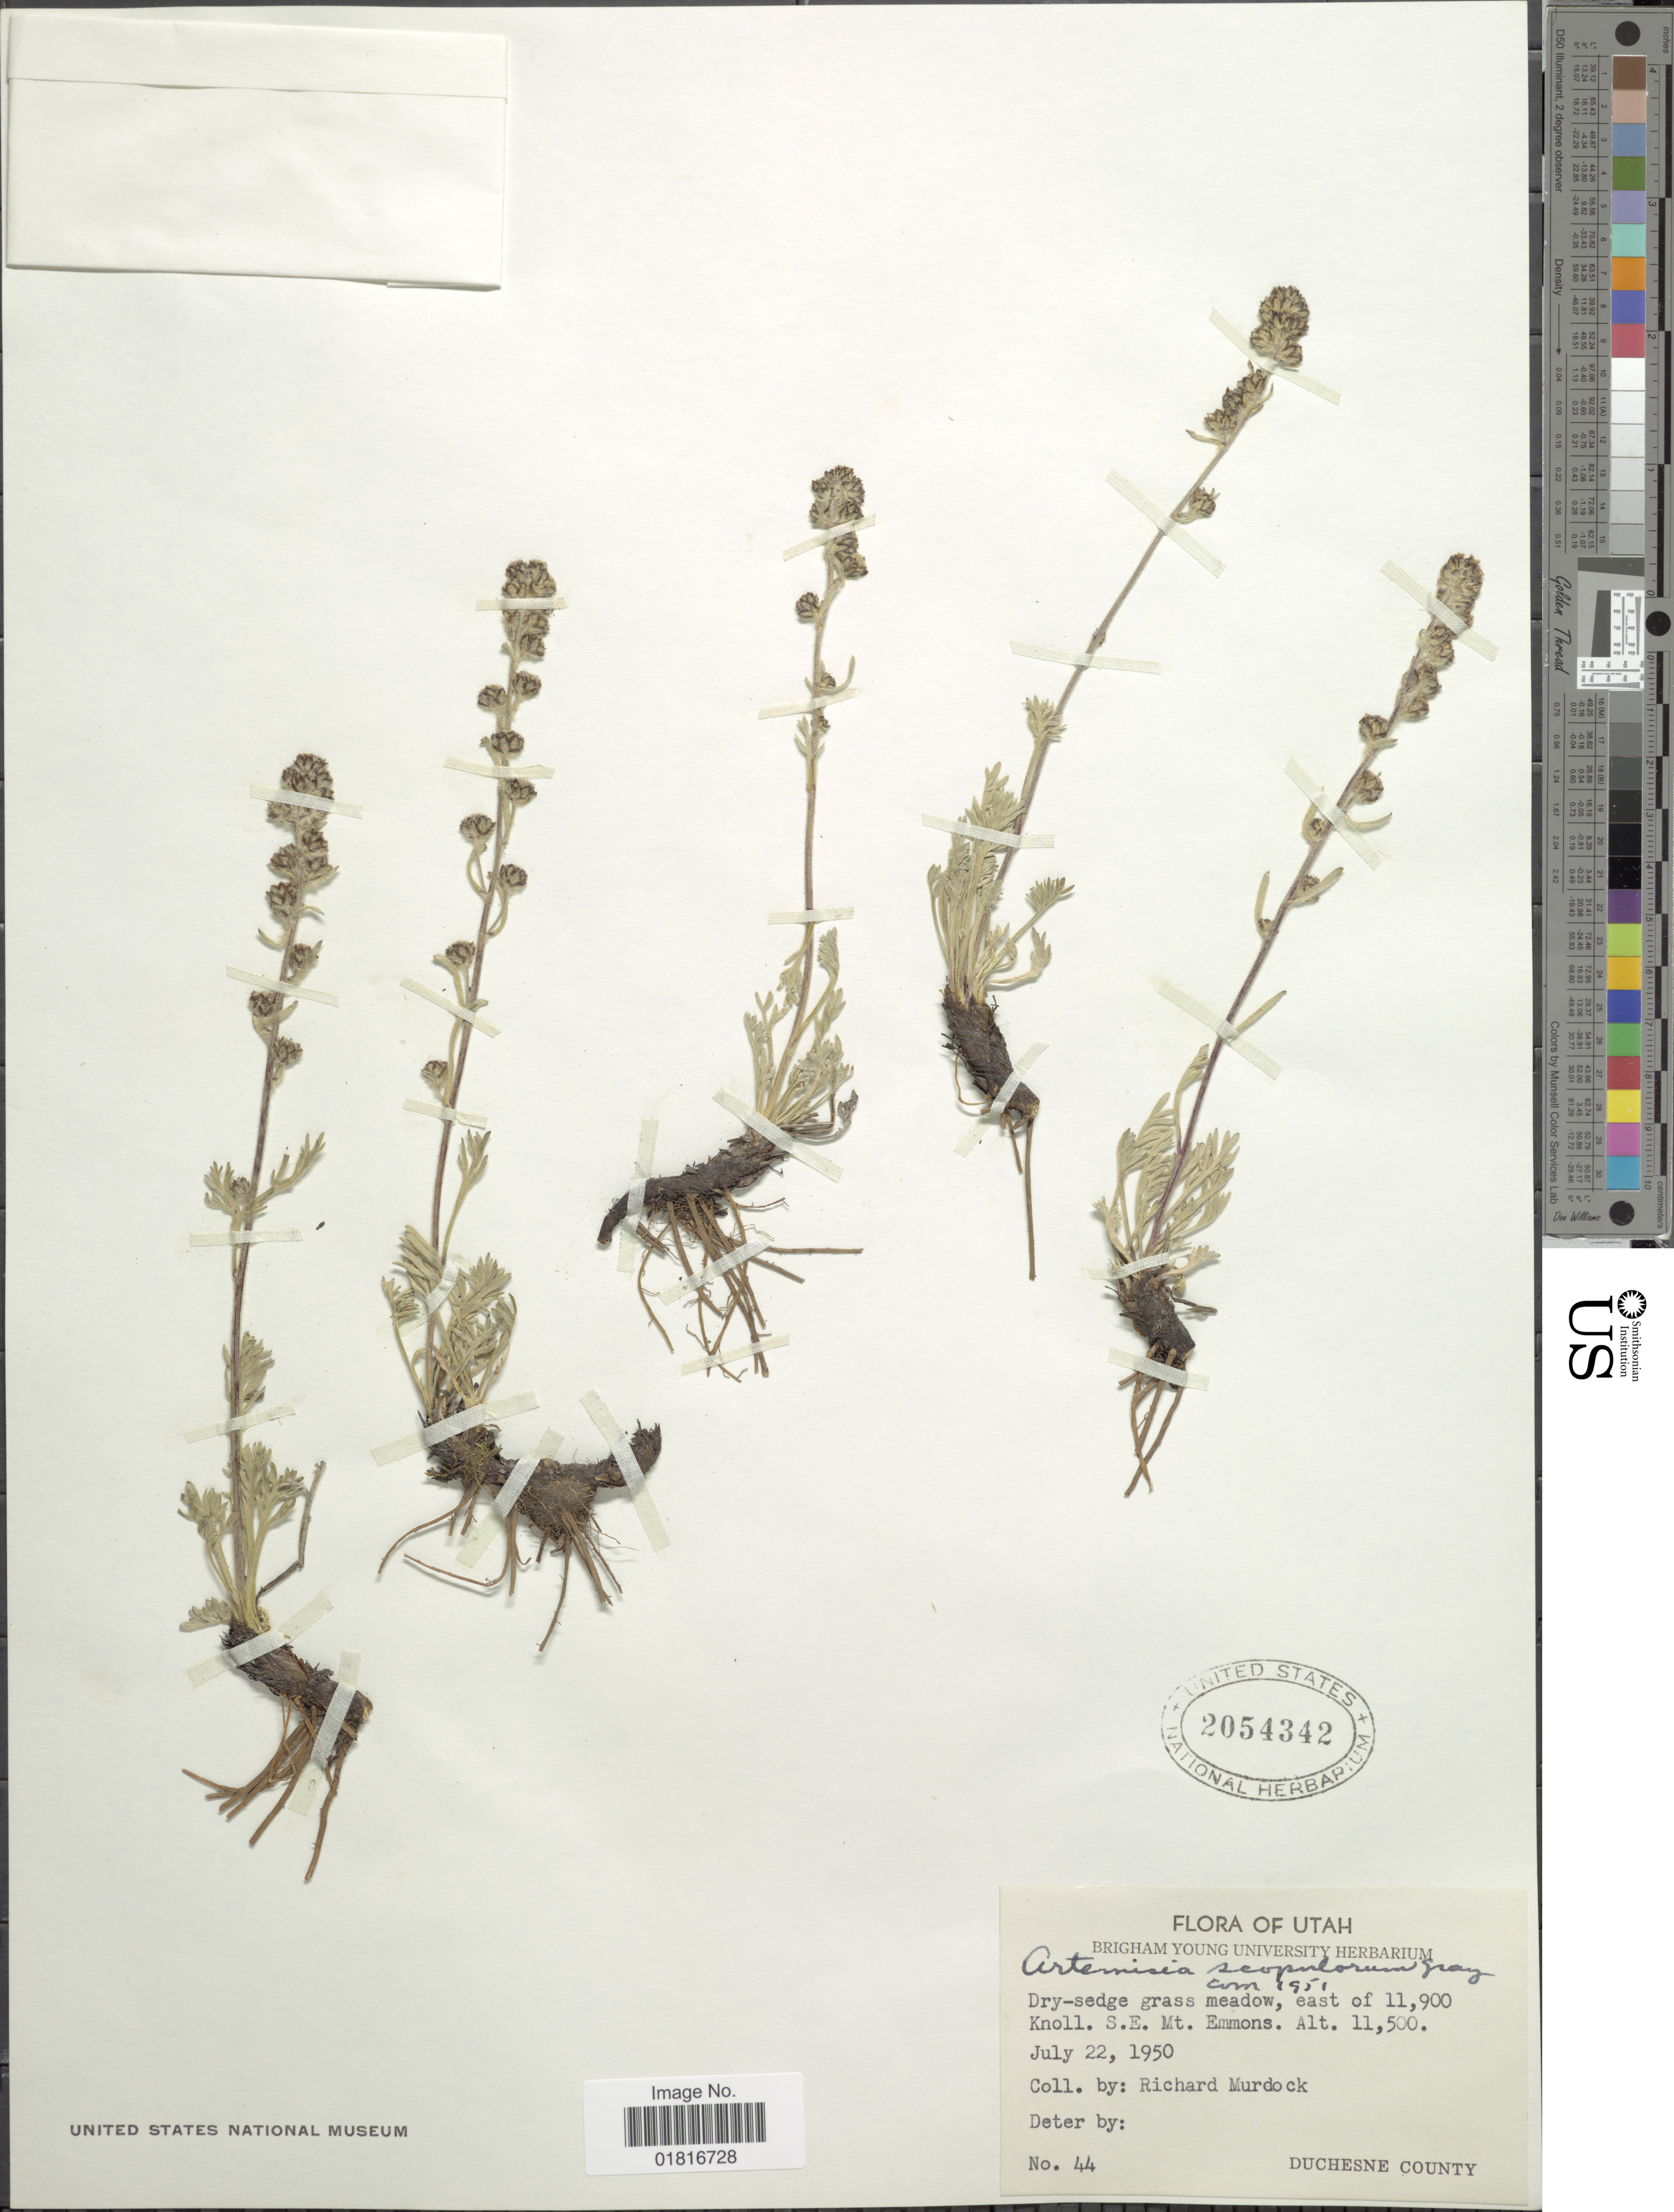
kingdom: Plantae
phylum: Tracheophyta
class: Magnoliopsida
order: Asterales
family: Asteraceae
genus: Artemisia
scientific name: Artemisia scopulorum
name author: A. Gray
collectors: R. Murdock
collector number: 44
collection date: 1950-07-22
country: United States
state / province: Utah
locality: Dry-sedge grass meadow, east of 11900 Knoll. S.E. Mt Emmons, Duchesne County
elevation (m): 3505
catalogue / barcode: US 2054342